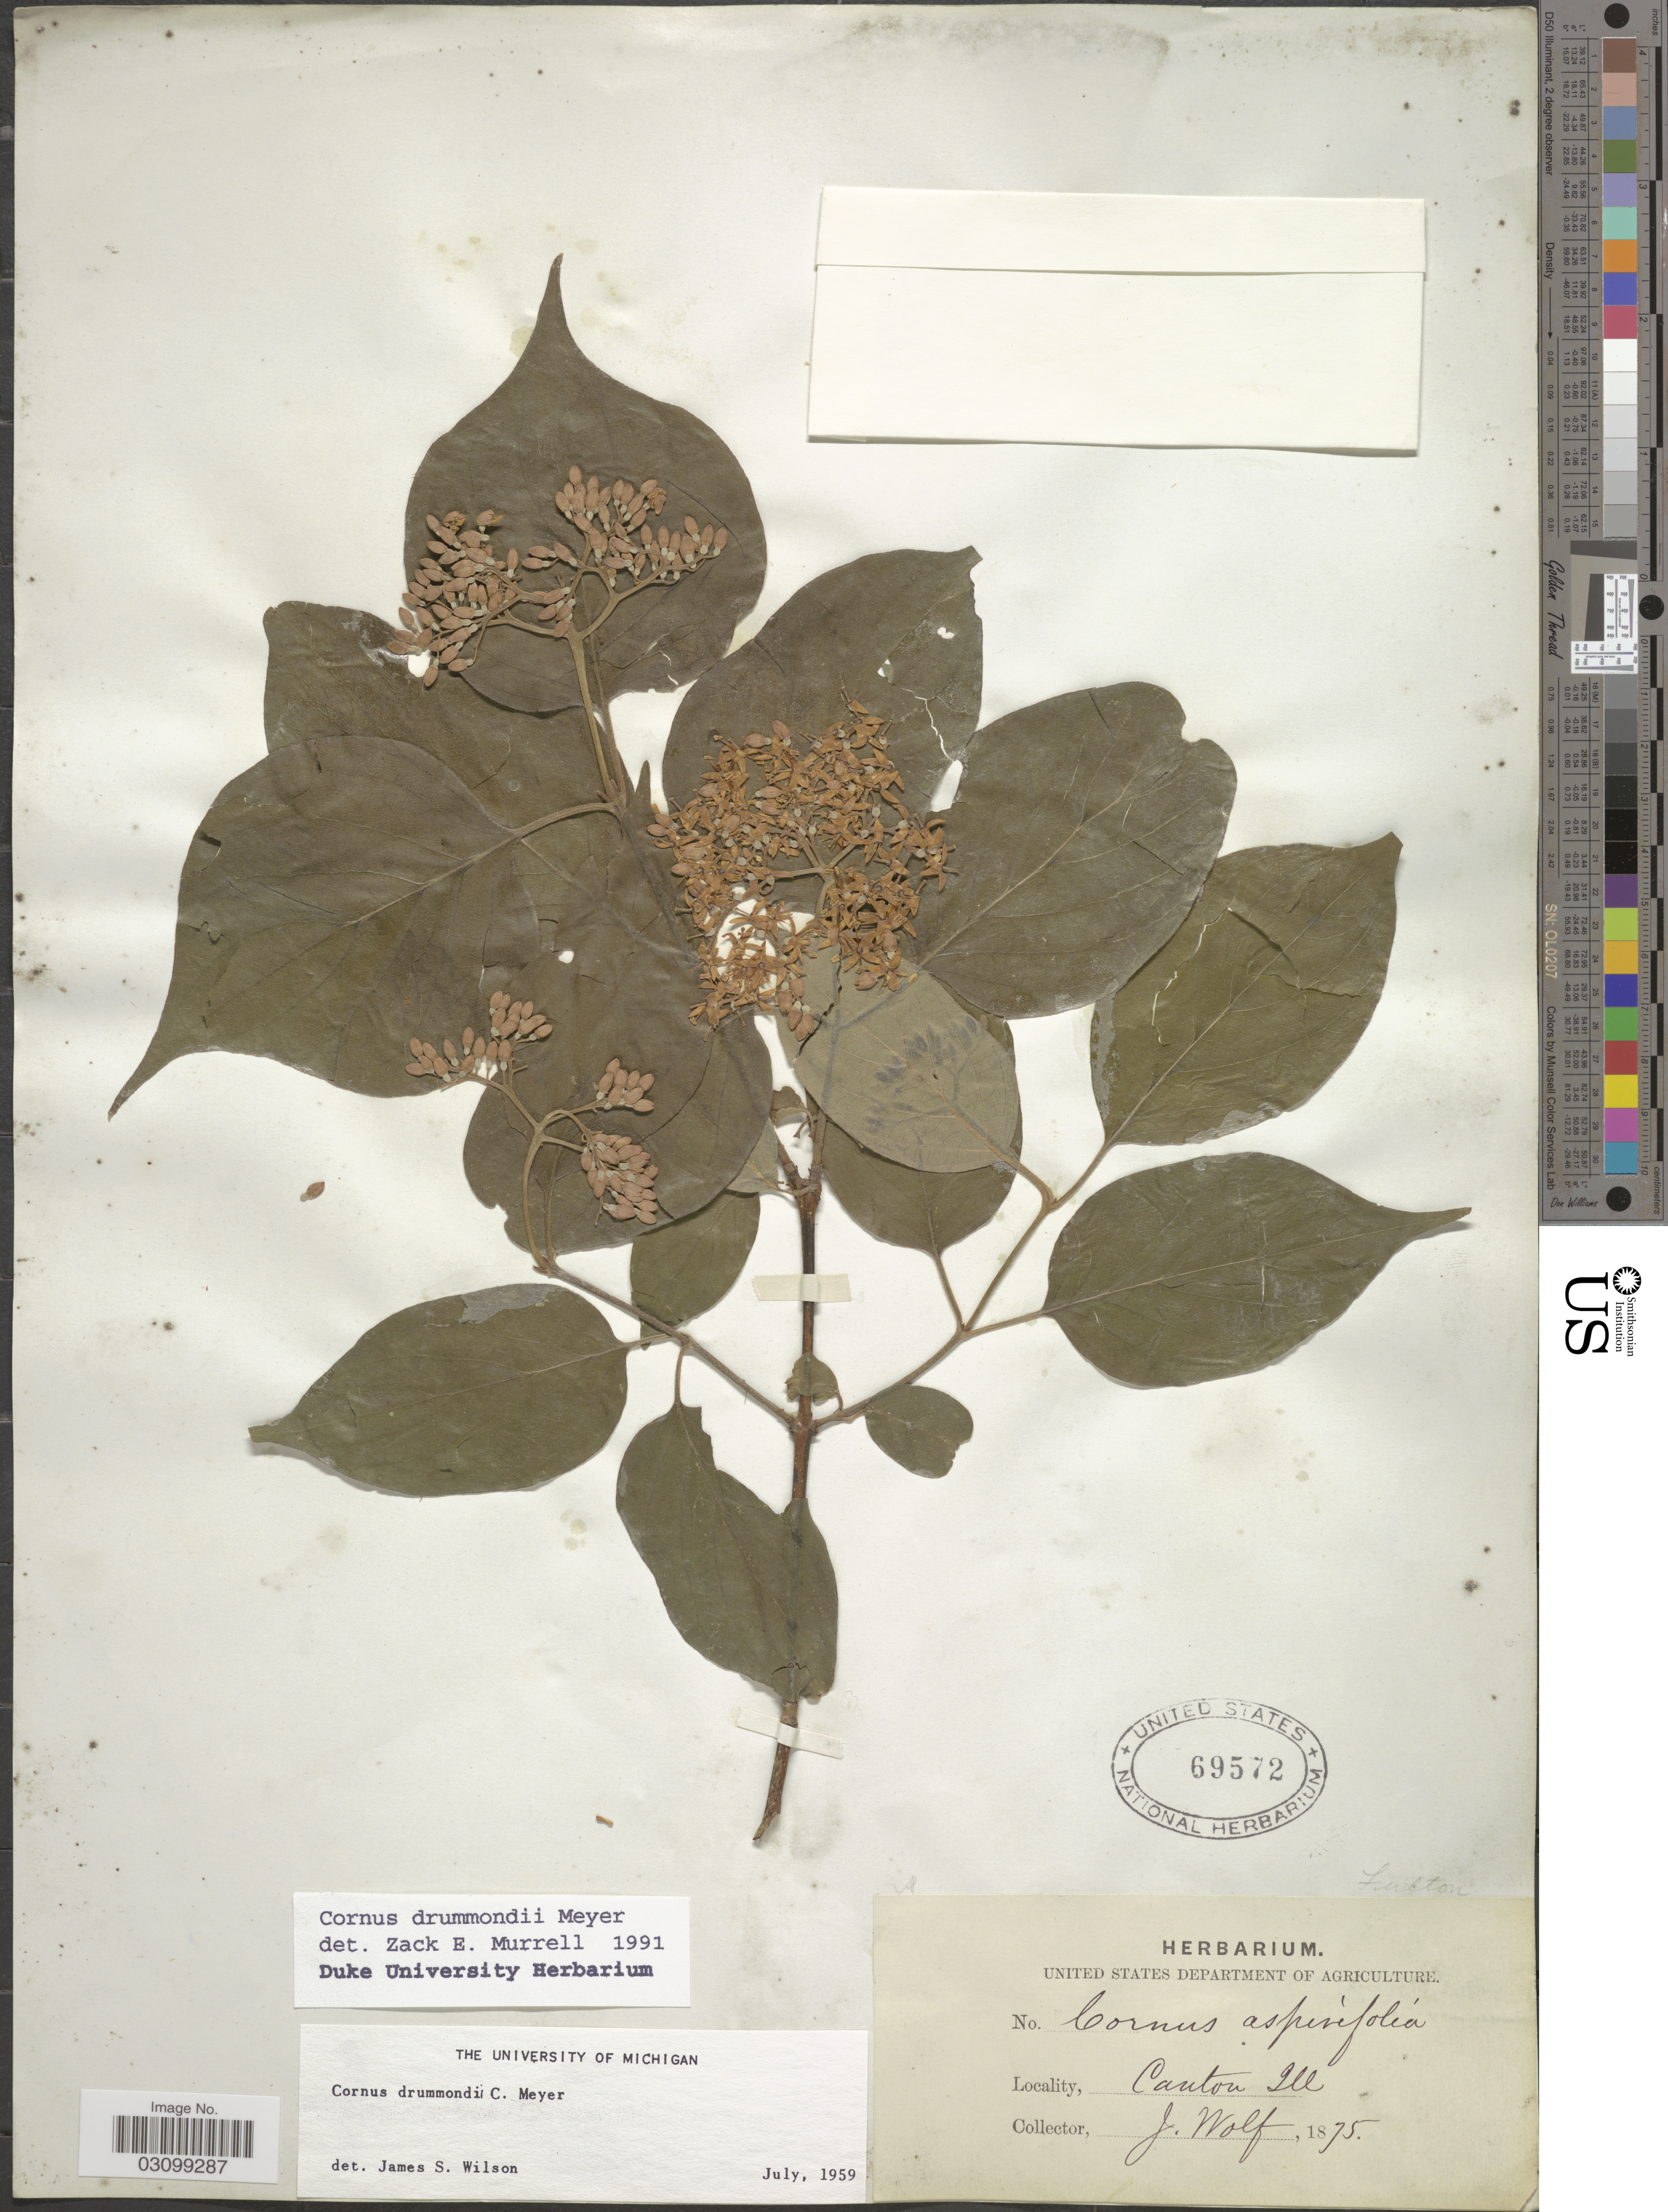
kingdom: Plantae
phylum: Tracheophyta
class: Magnoliopsida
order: Cornales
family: Cornaceae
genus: Cornus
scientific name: Cornus drummondii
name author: C.A. Mey.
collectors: J. Wolf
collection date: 1875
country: United States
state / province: Illinois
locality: Canton.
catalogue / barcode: US 69572